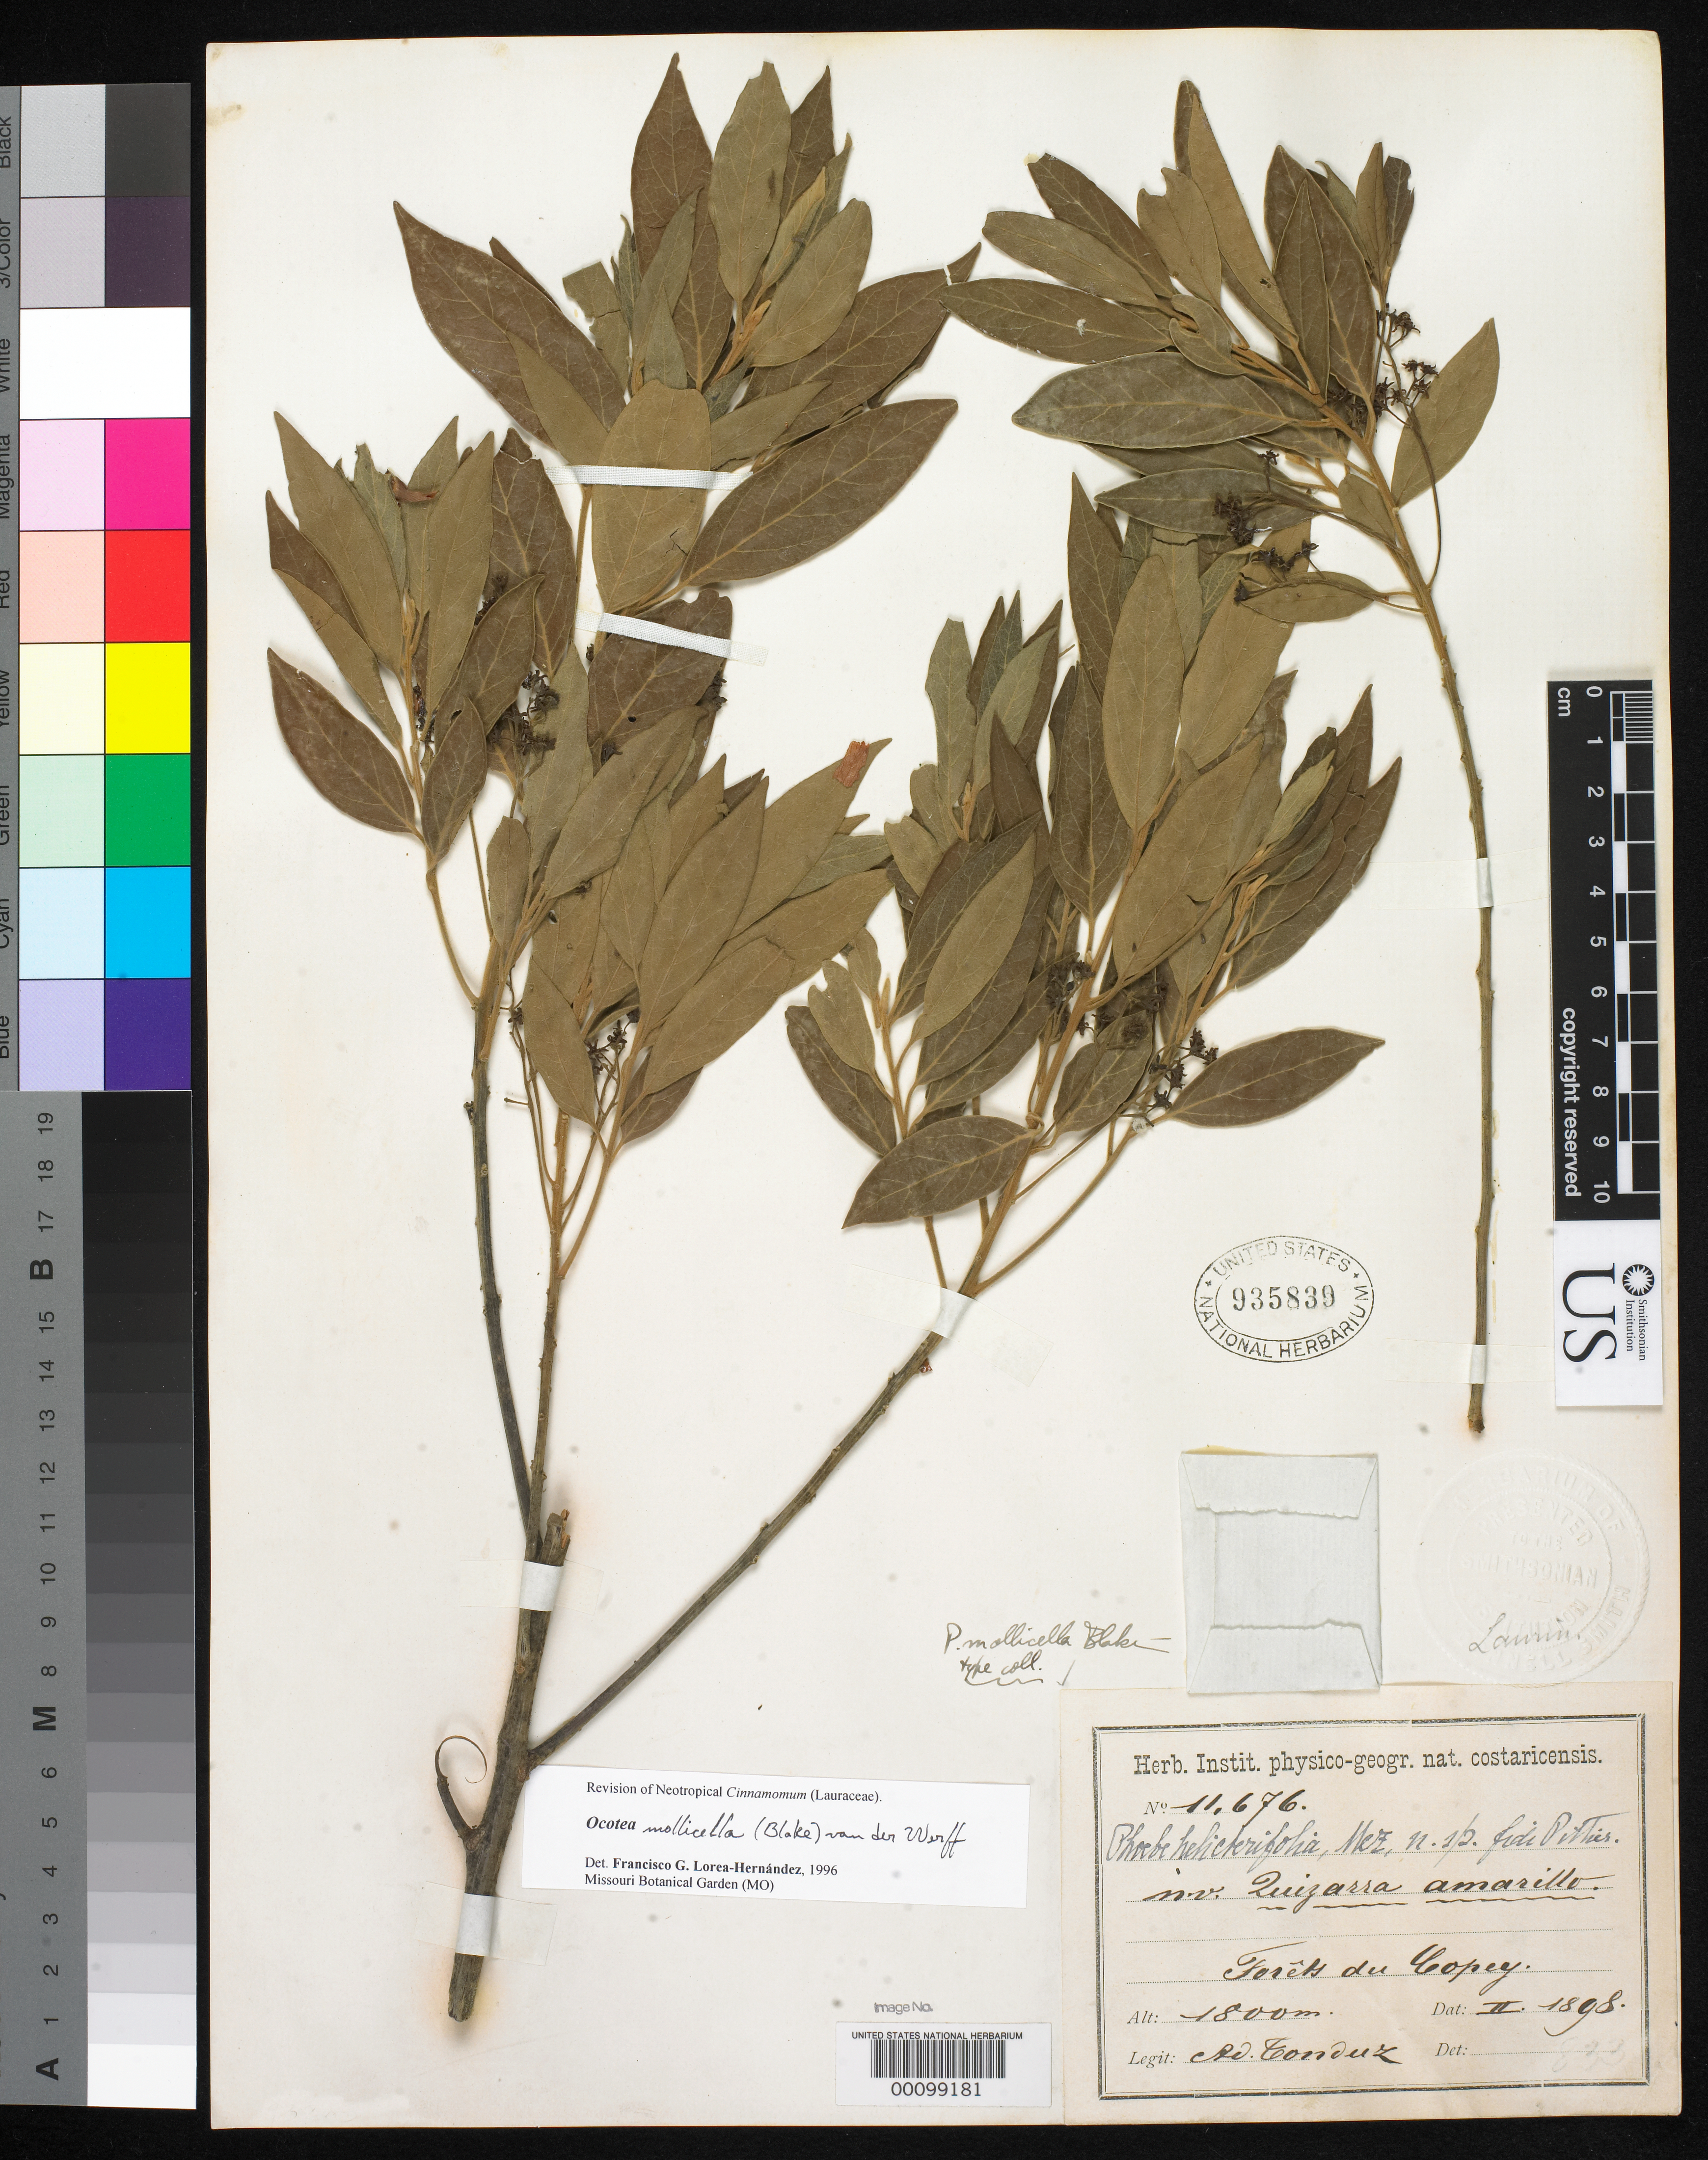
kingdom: Plantae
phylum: Tracheophyta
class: Magnoliopsida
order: Laurales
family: Lauraceae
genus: Phoebe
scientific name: Phoebe mollicella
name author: S.F. Blake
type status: Isotype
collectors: A. Tonduz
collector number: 11676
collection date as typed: Feb 1898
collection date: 1898-02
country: Costa Rica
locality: Forets du Copey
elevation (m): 1800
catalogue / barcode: US 935839